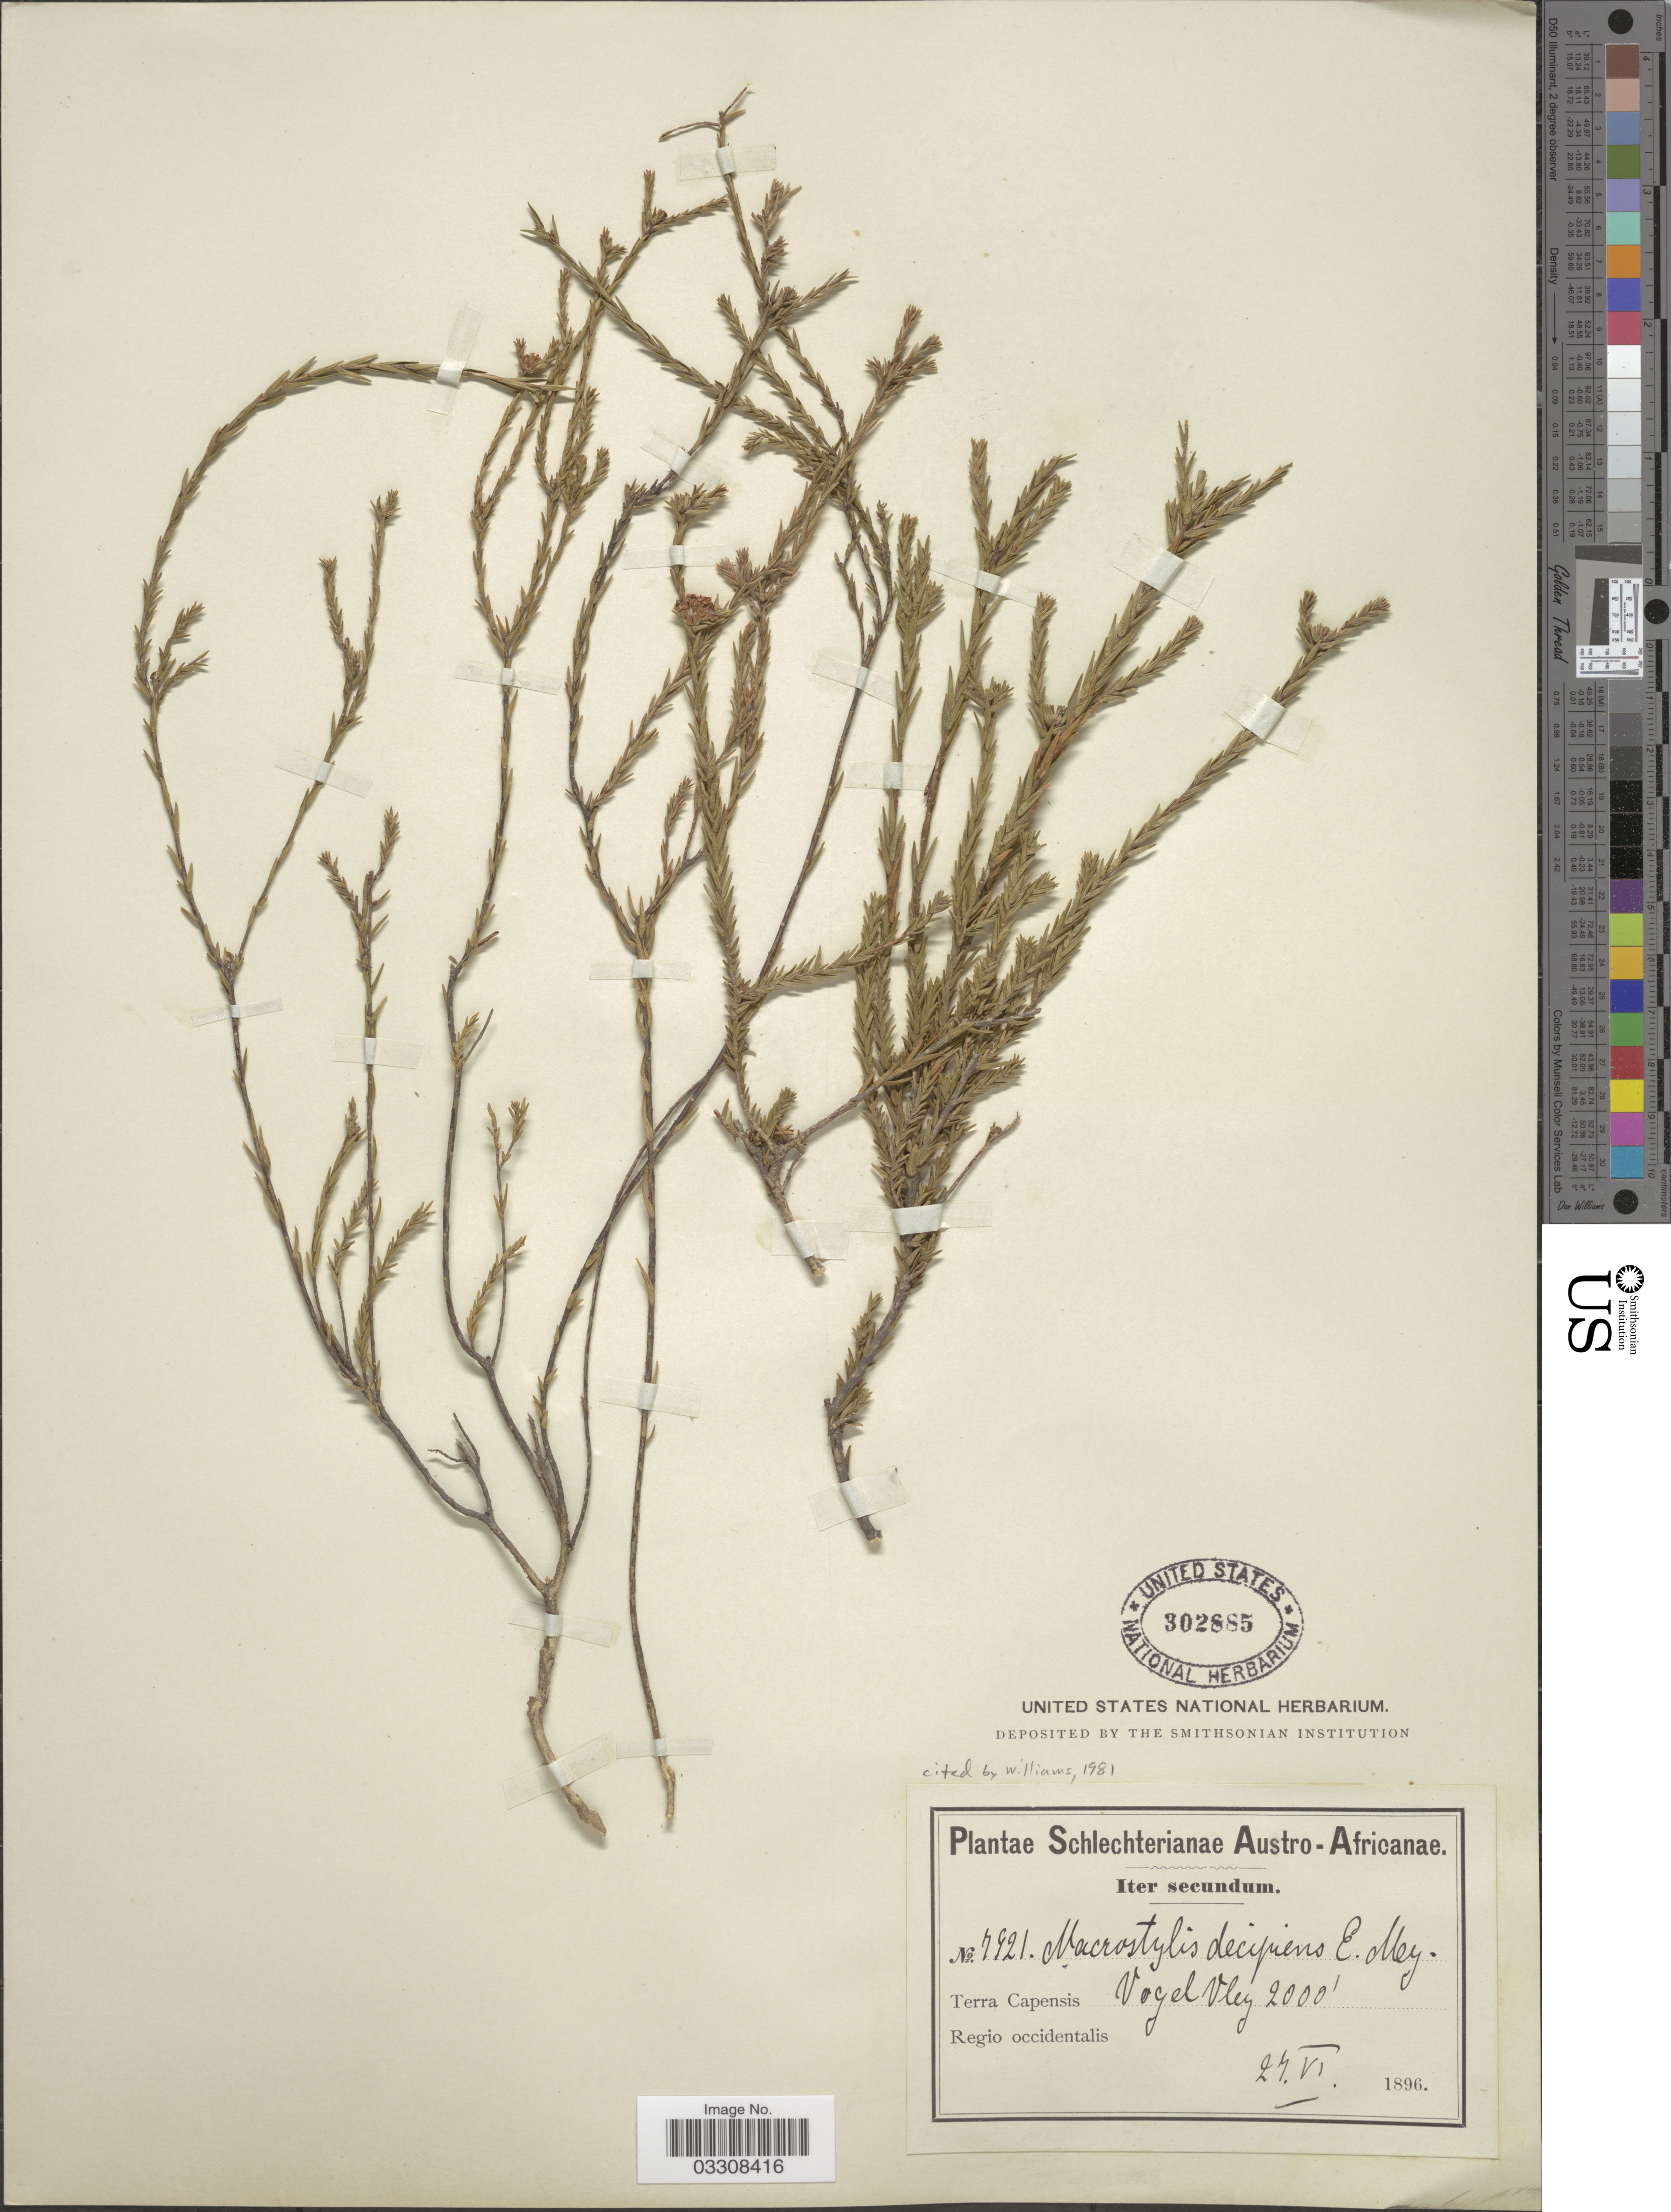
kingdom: Plantae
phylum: Tracheophyta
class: Magnoliopsida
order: Sapindales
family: Rutaceae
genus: Macrostylis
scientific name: Macrostylis decipiens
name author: E. Mey. ex Harv. & Sond.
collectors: Schlechter, --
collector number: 7921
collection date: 1896-06-27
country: South Africa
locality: Austro-Africanae. Terra Capensis Vogel Vley. Regio occidentalis.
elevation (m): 610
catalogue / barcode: US 302885